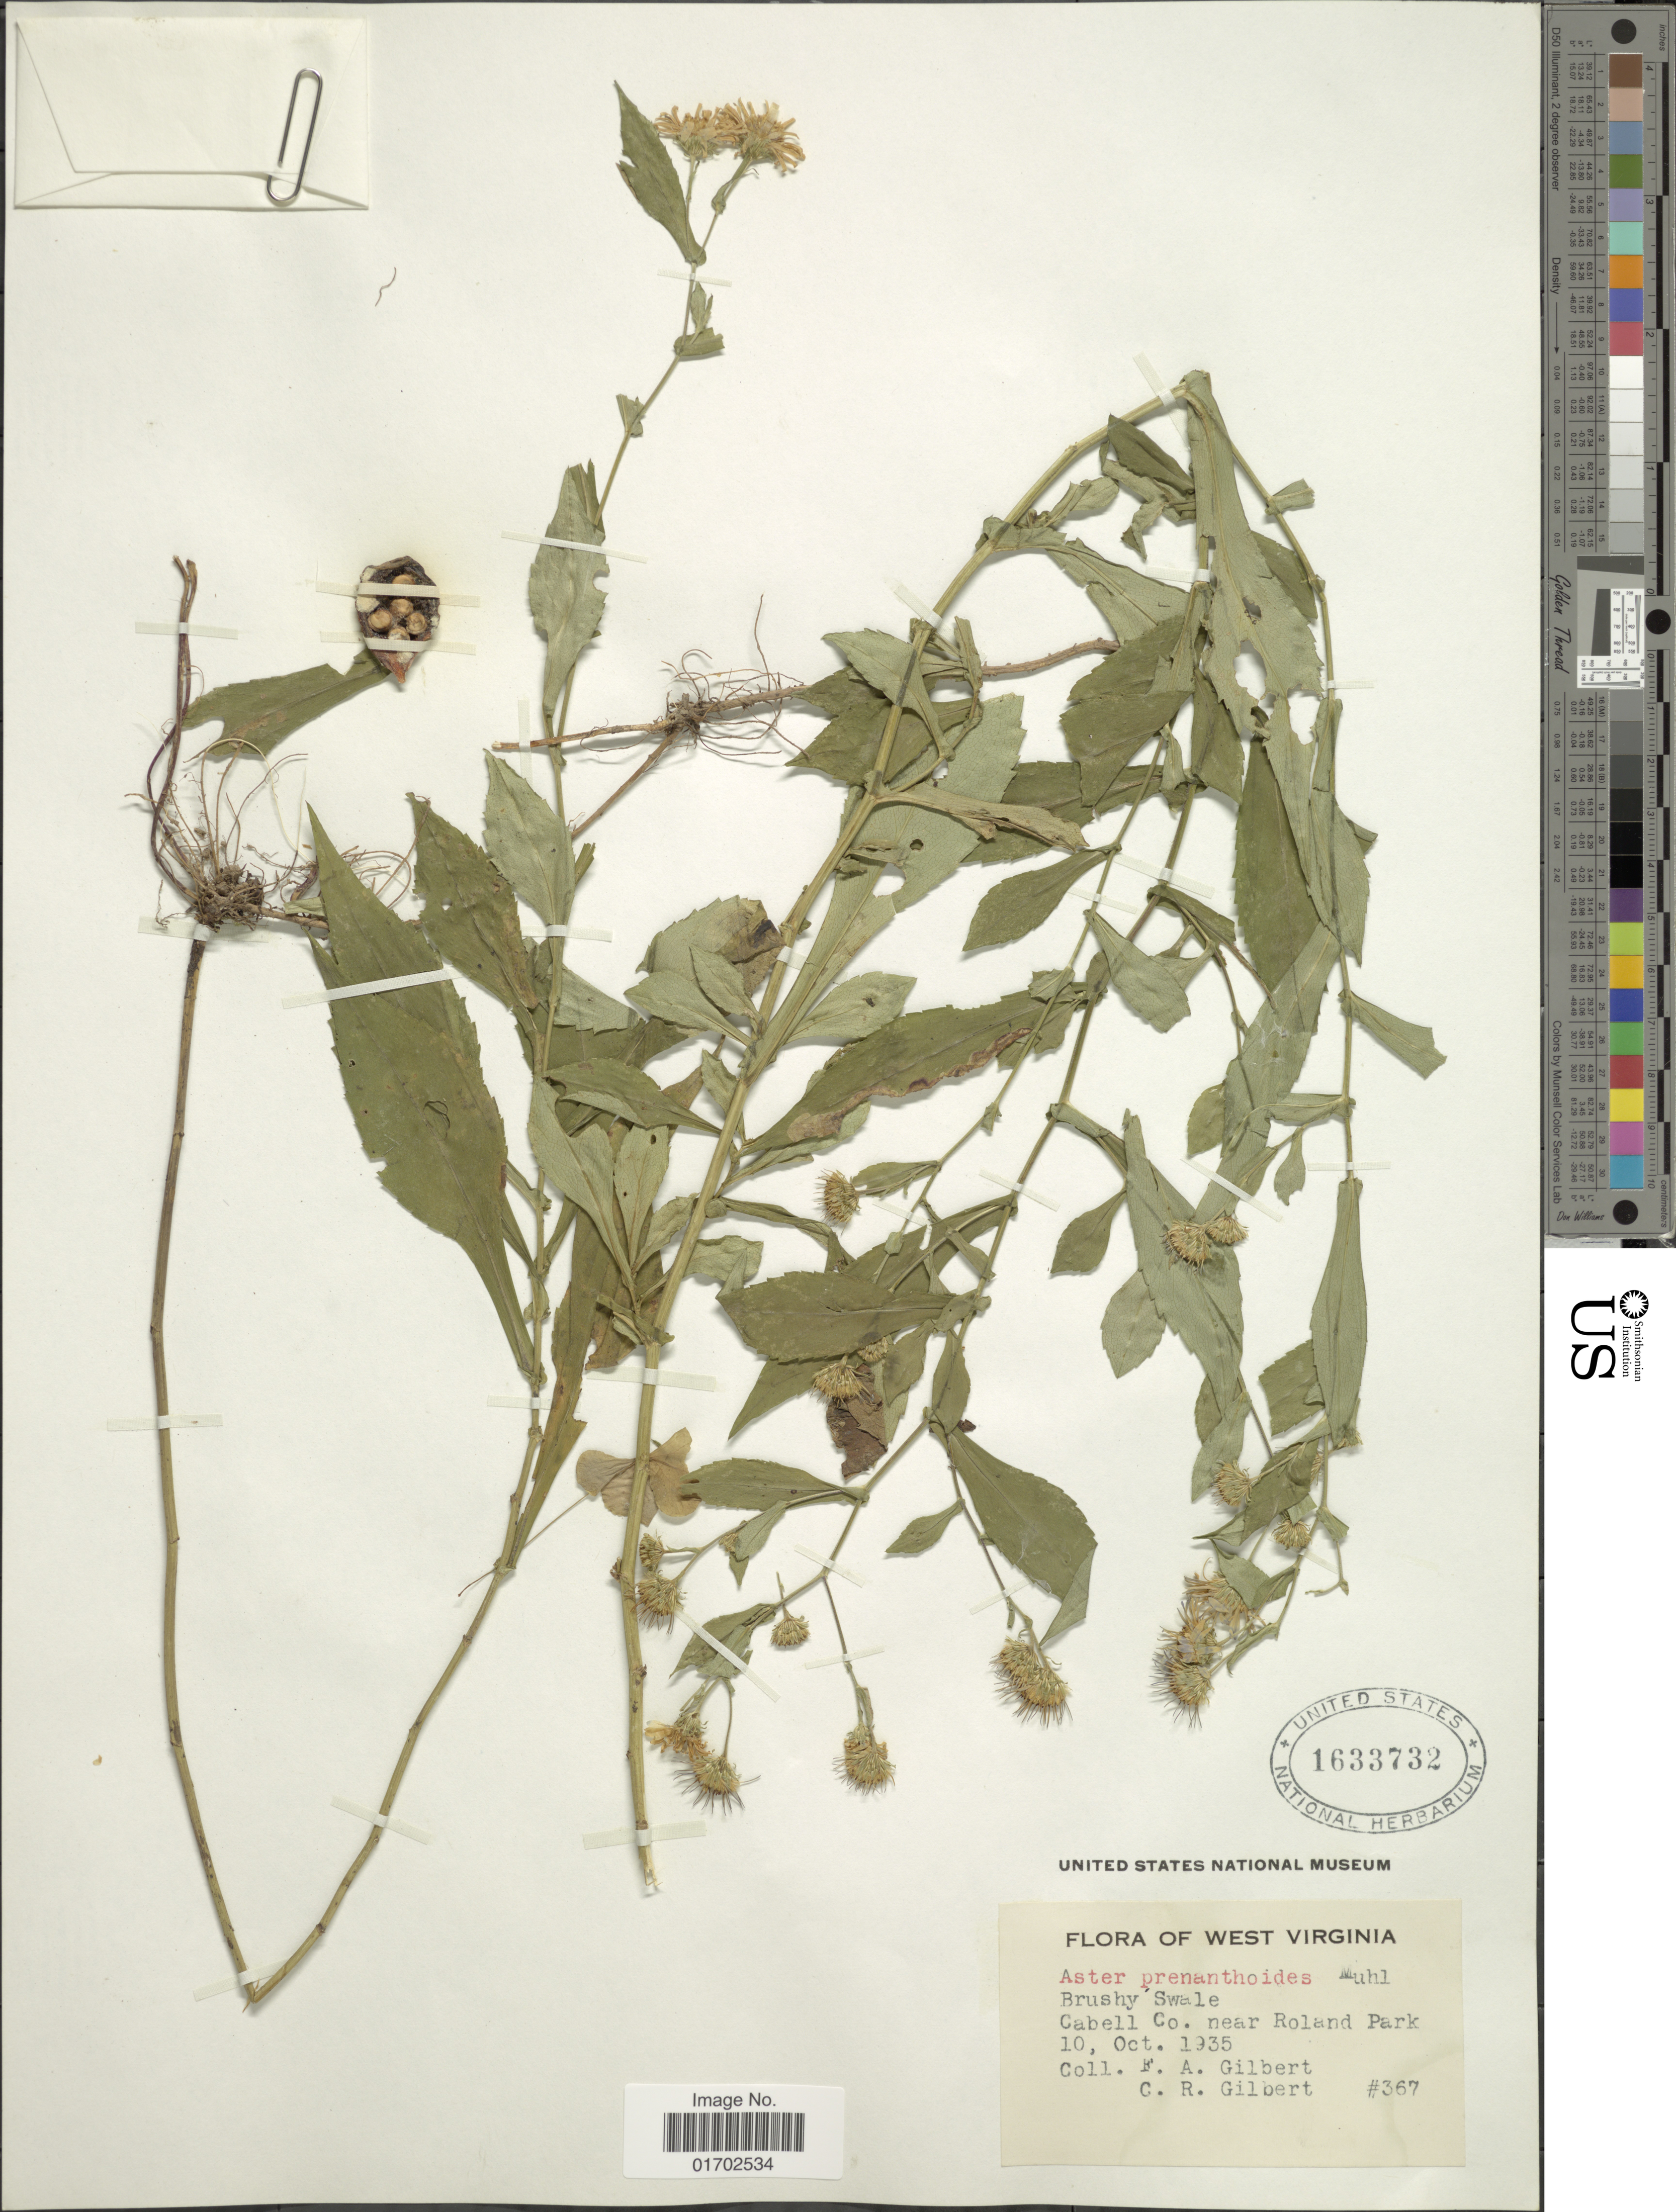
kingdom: Plantae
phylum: Tracheophyta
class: Magnoliopsida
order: Asterales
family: Asteraceae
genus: Symphyotrichum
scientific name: Symphyotrichum prenanthoides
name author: (Muhl. ex Willd.) G.L. Nesom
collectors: F. A. Gilbert & C. Gilbert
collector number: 367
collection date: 1935-10-10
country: United States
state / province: West Virginia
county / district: Cabell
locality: West Virginia. Brushy Swale. Cabell Co. near Roland Park.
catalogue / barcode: US 1633732